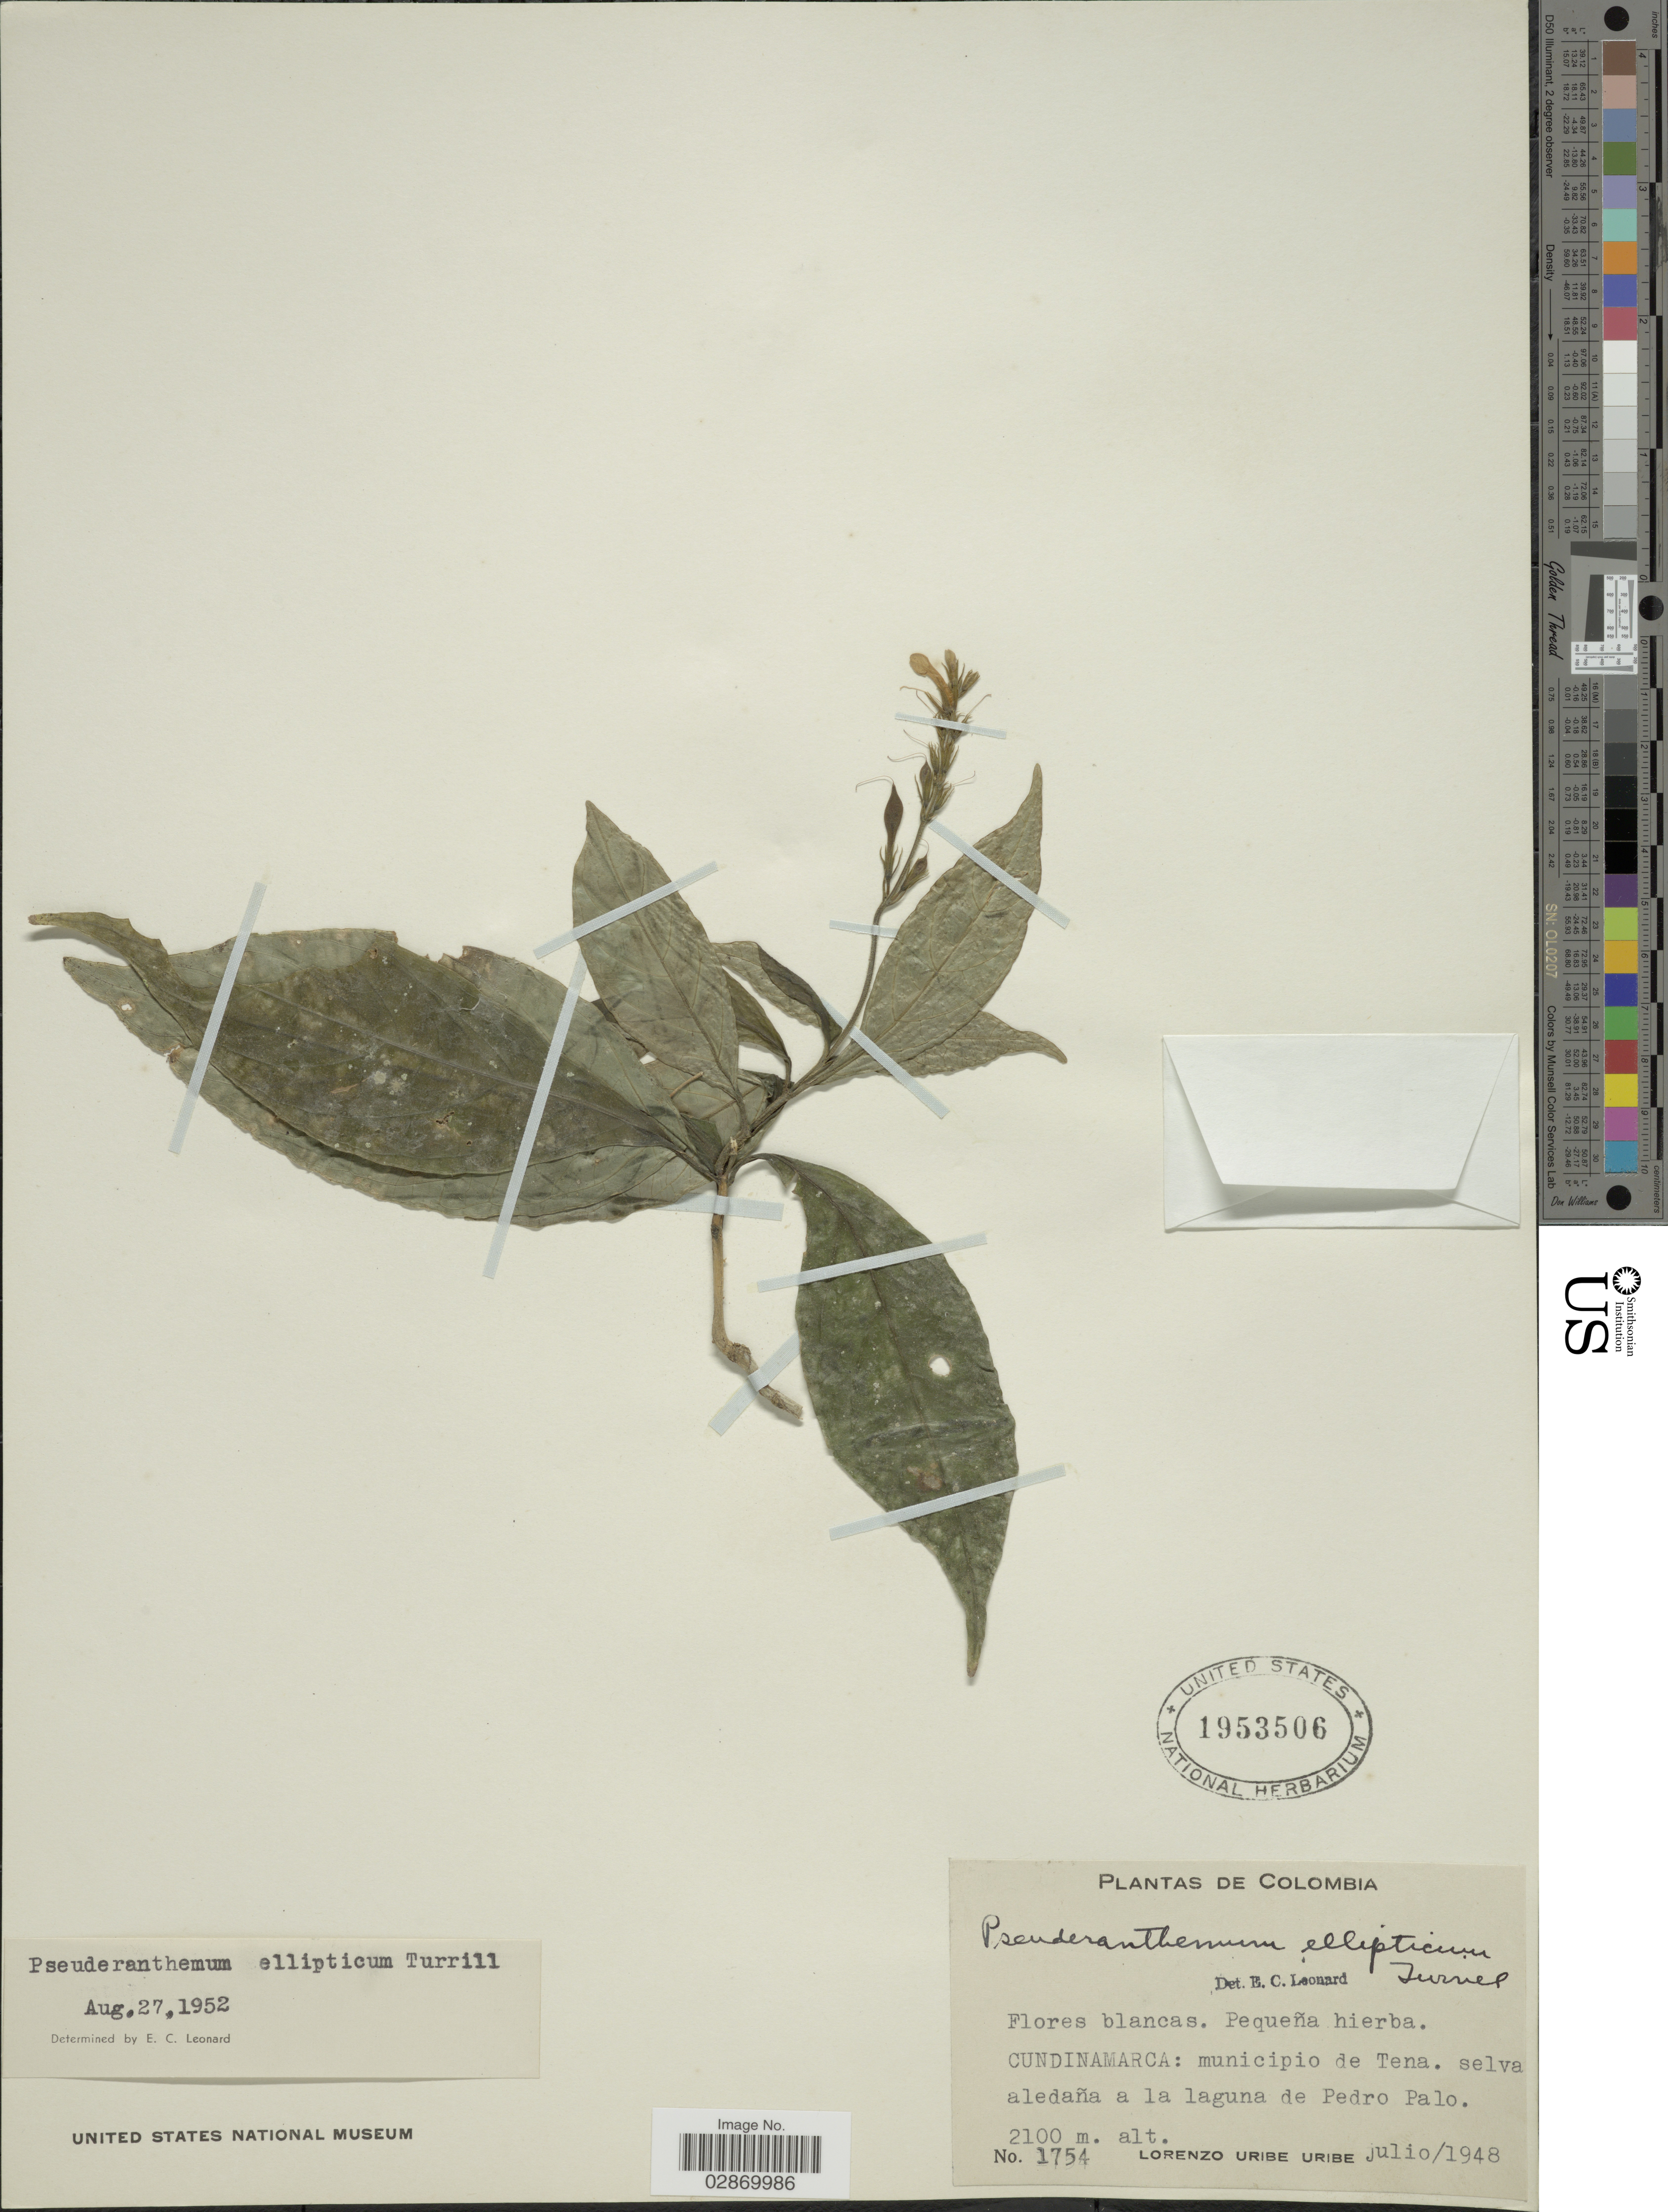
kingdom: Plantae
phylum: Tracheophyta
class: Magnoliopsida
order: Lamiales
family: Acanthaceae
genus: Pseuderanthemum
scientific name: Pseuderanthemum interruptum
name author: (Kunth) V.M. Baum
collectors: L. Uribe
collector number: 1754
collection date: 1948-07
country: Colombia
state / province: Cundinamarca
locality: Municipio de Tena, selva aledaña a la laguna de Pedro Palo.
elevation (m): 2100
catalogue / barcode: US 1953506